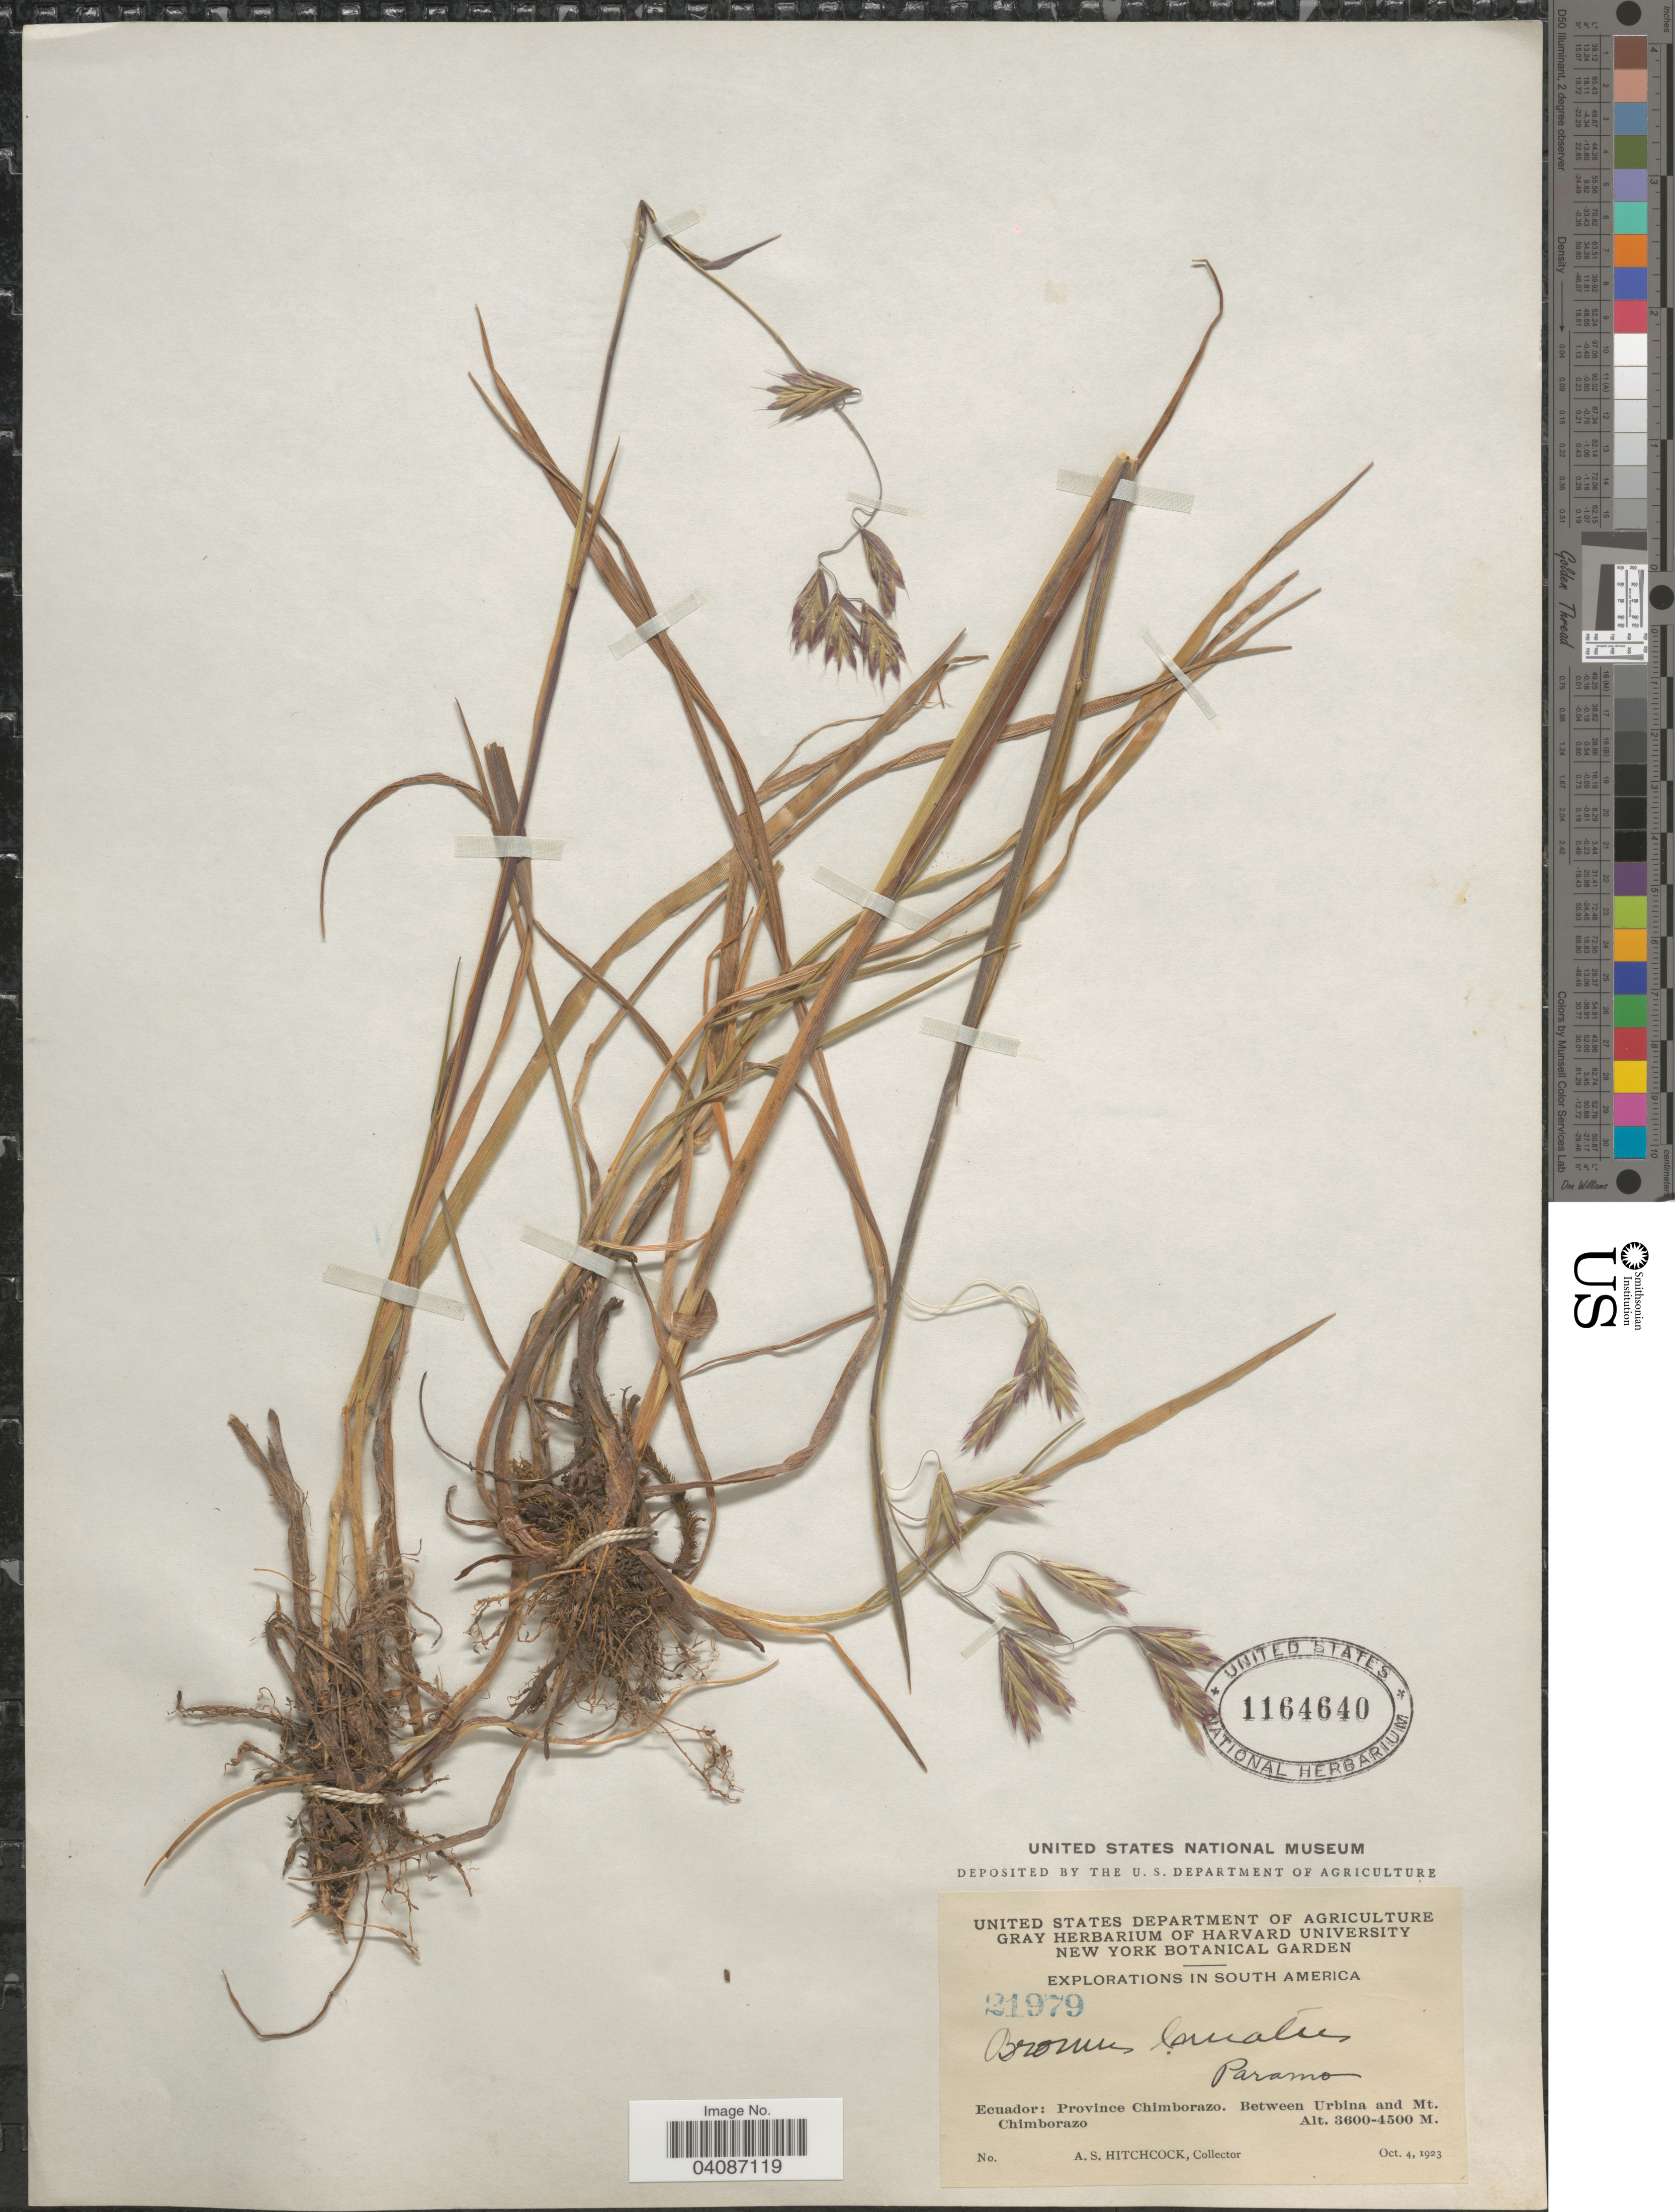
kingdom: Plantae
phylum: Tracheophyta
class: Liliopsida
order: Poales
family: Poaceae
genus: Bromus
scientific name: Bromus lanatus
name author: Kunth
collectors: A. S. Hitchcock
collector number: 21979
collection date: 1923-10-04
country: Ecuador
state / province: Chimborazo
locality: Explorations in South America. Between Urbina and Mt. Chimborazo.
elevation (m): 3600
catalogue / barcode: US 1164640